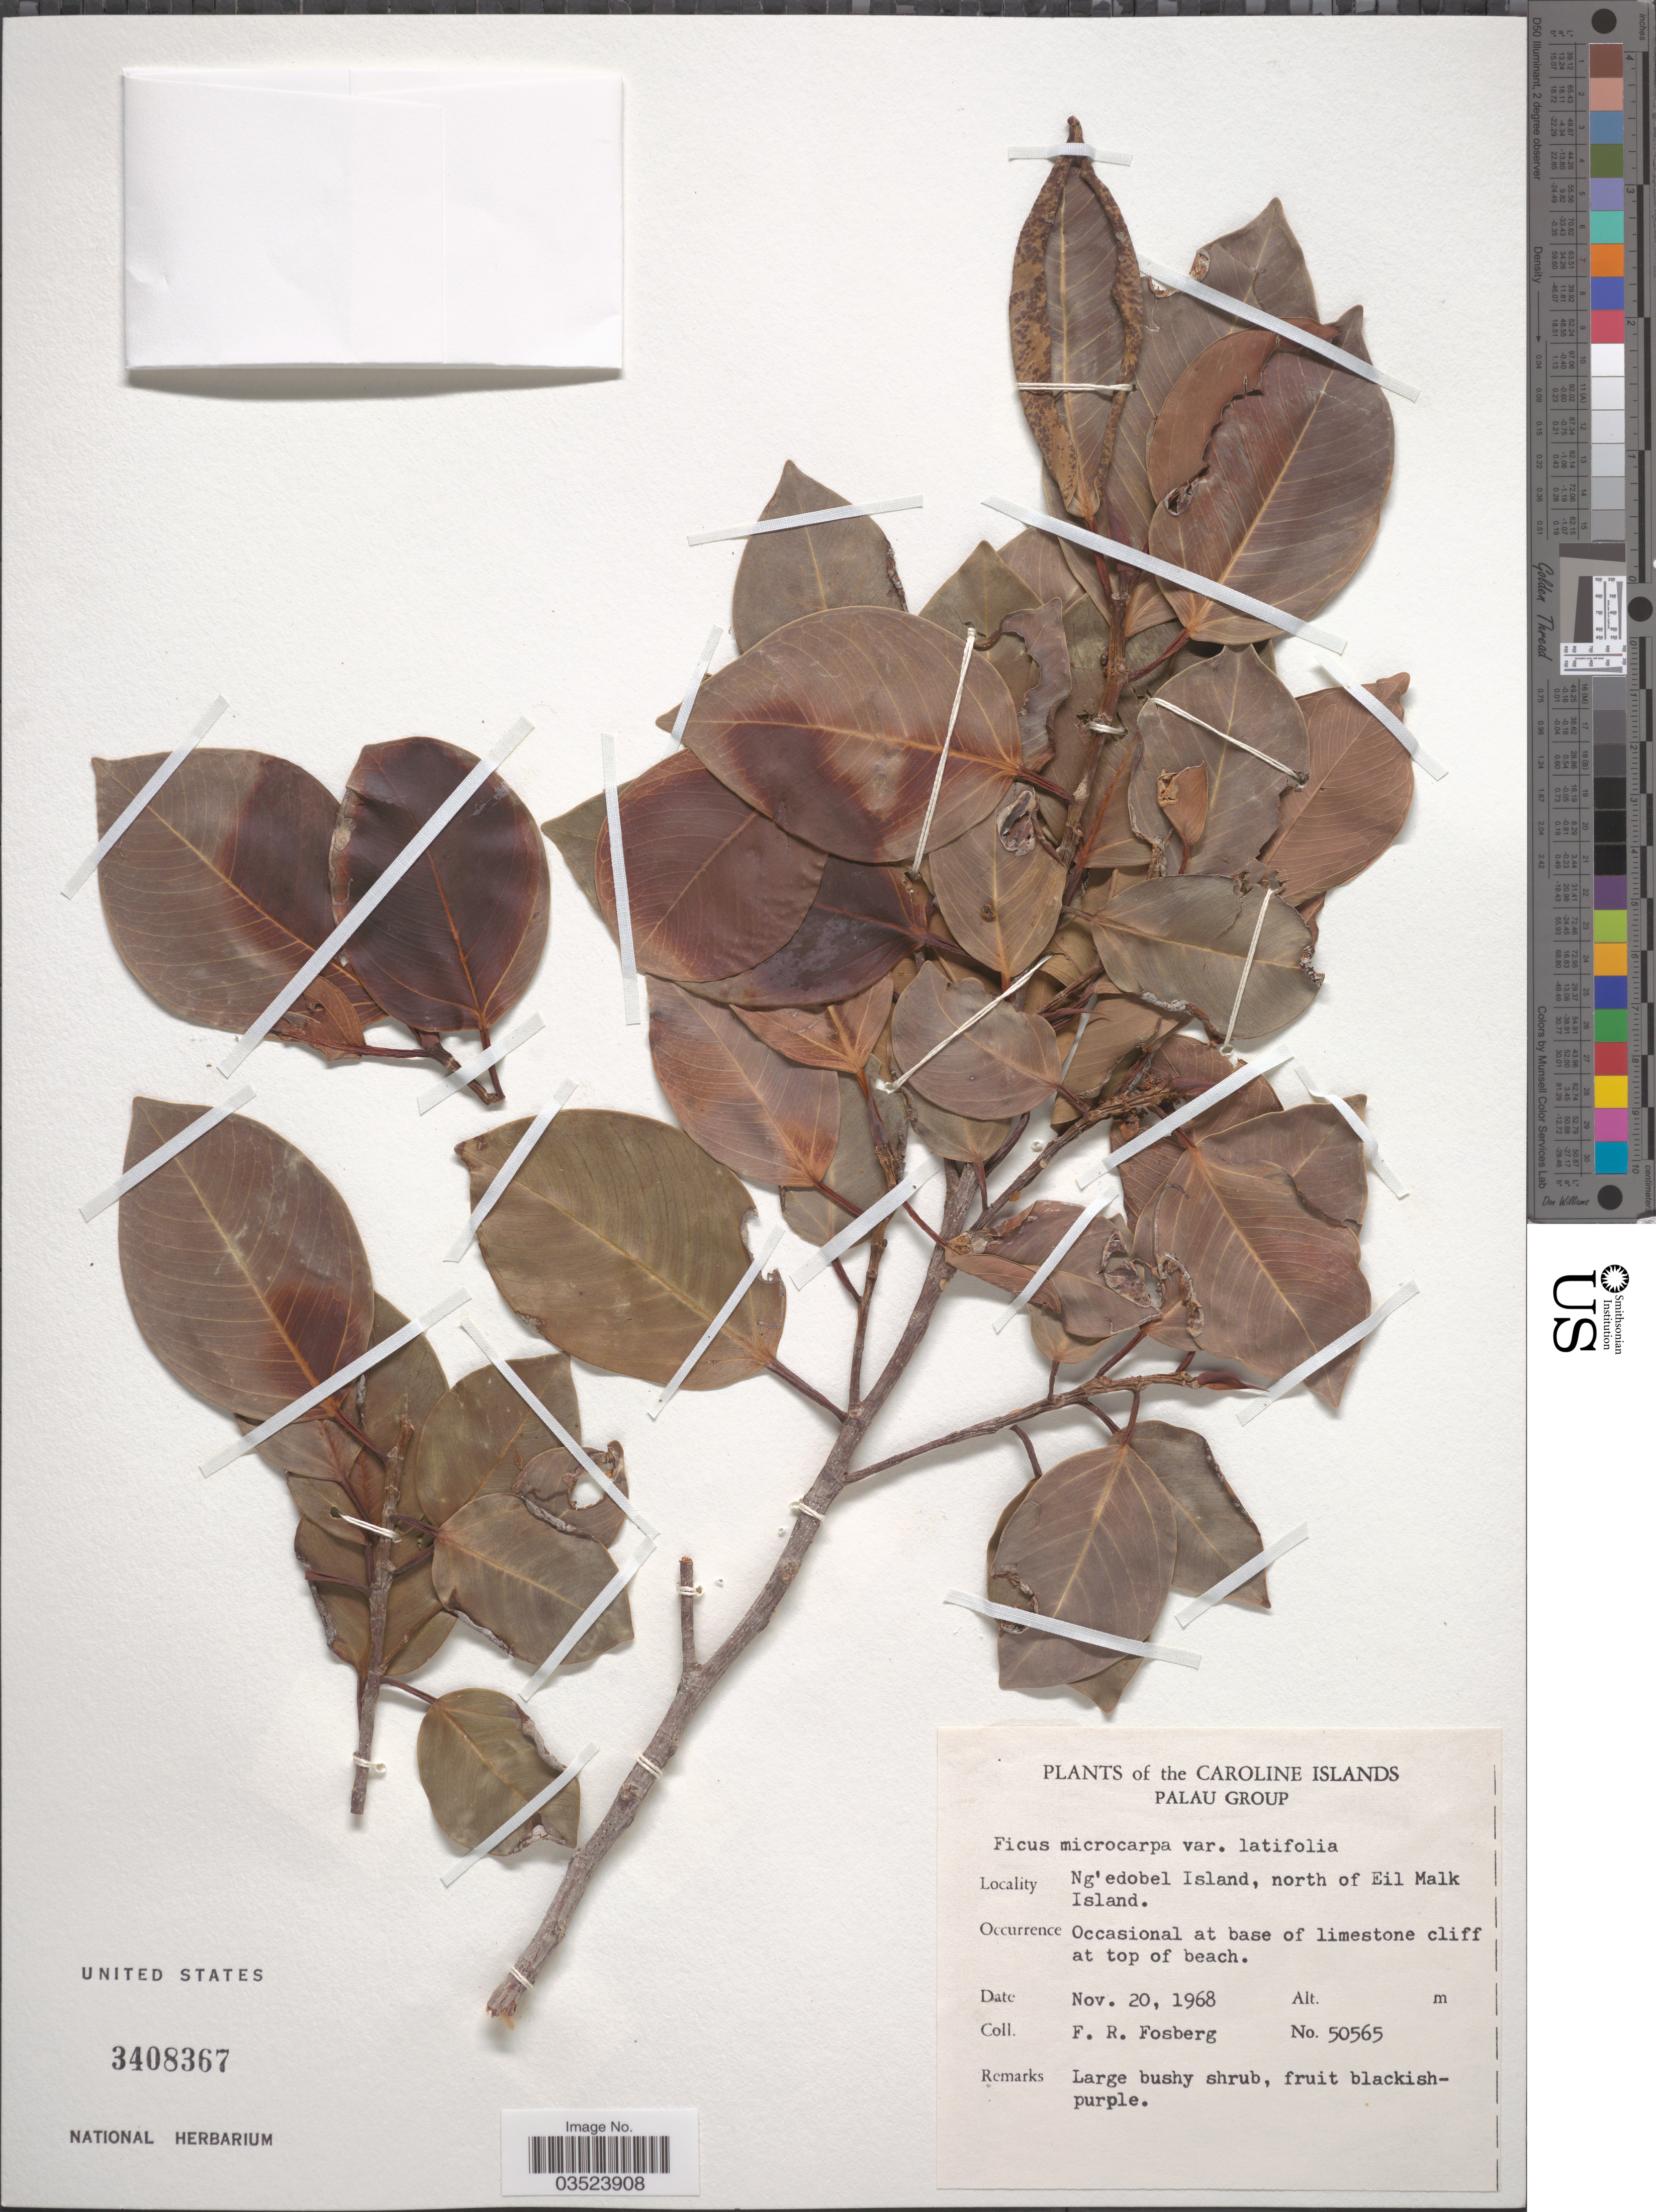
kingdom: Plantae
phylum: Tracheophyta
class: Magnoliopsida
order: Rosales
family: Moraceae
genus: Ficus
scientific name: Ficus microcarpa var. latifolia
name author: (Miq.) Corner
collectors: F. R. Fosberg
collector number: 50565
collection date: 1968-11-20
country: Palau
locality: The Caroline Islands. Palau Group. Ngedobel Island, north of Eil Malk Island.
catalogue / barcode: US 3408367